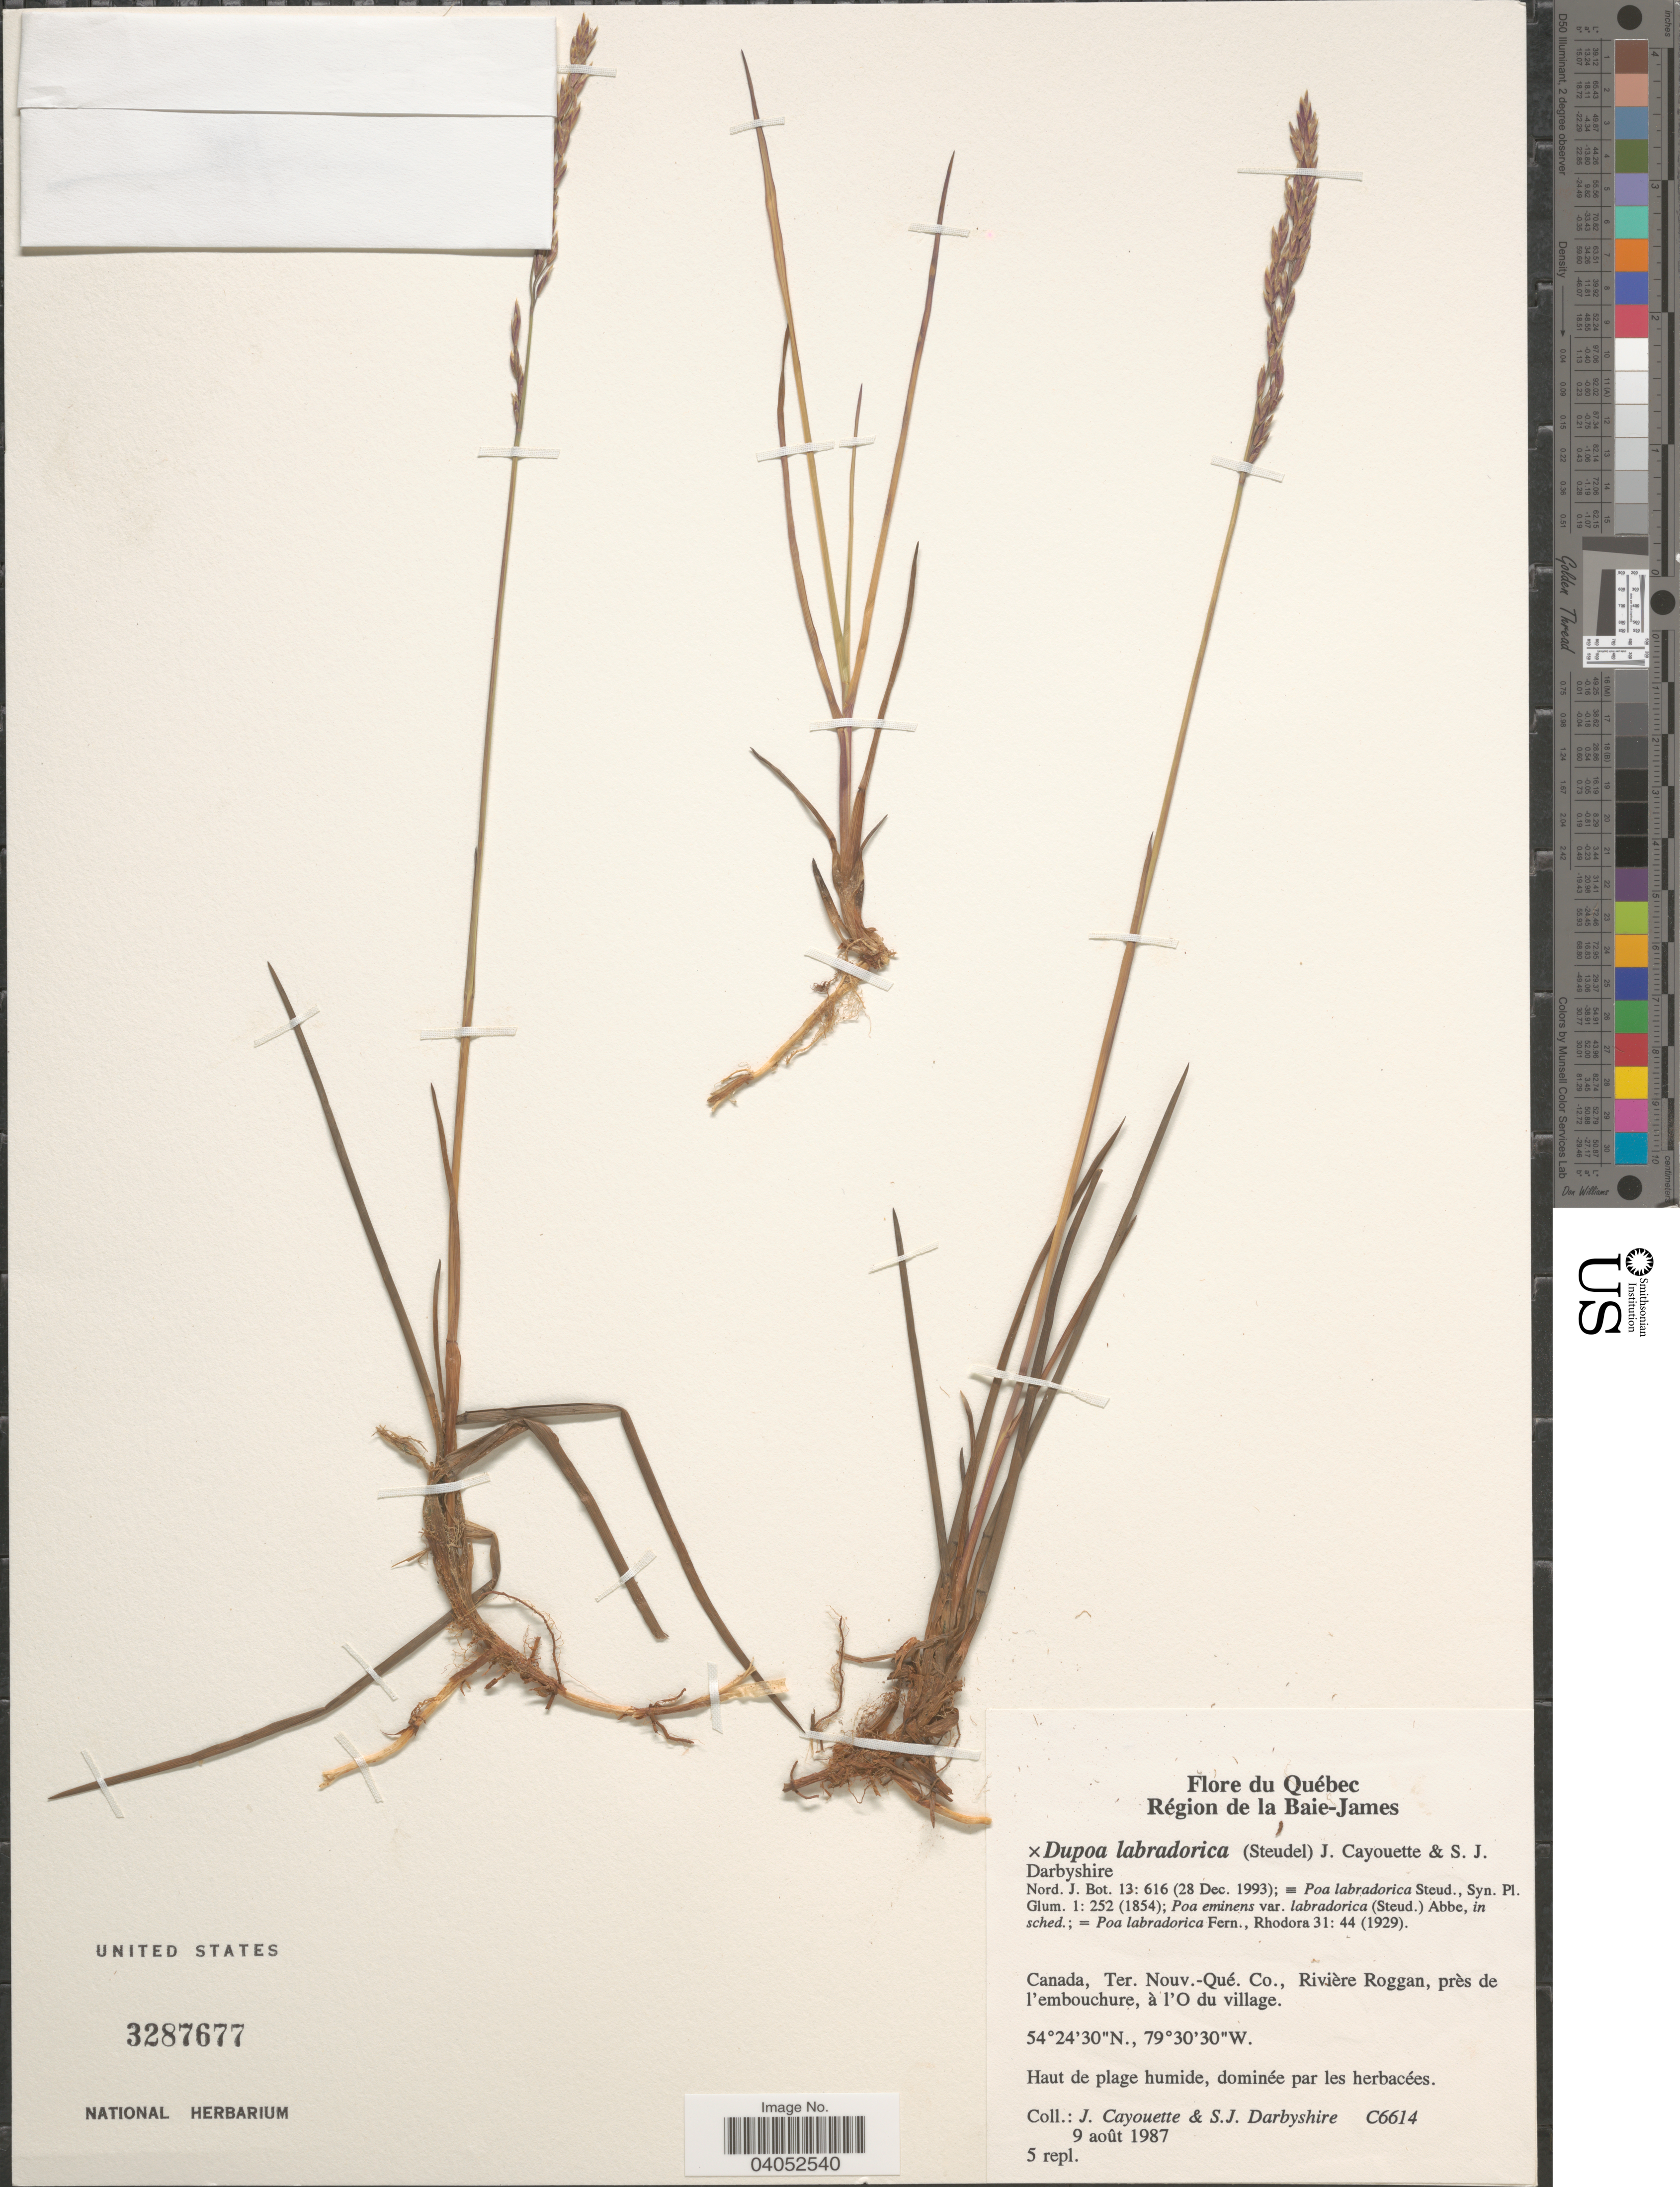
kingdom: Plantae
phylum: Tracheophyta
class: Liliopsida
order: Poales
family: Poaceae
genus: Dupontopoa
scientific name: Dupontopoa labradorica ined.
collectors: J. Cayouette & S. Darbyshire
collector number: C6614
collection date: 1987-08-09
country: Canada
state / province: Quebec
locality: Région de la Baie-James. Ter. Nouv.-Qué. Co., Rivière Roggan, près de l'embouchure, à l'O du village.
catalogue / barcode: US 3287677